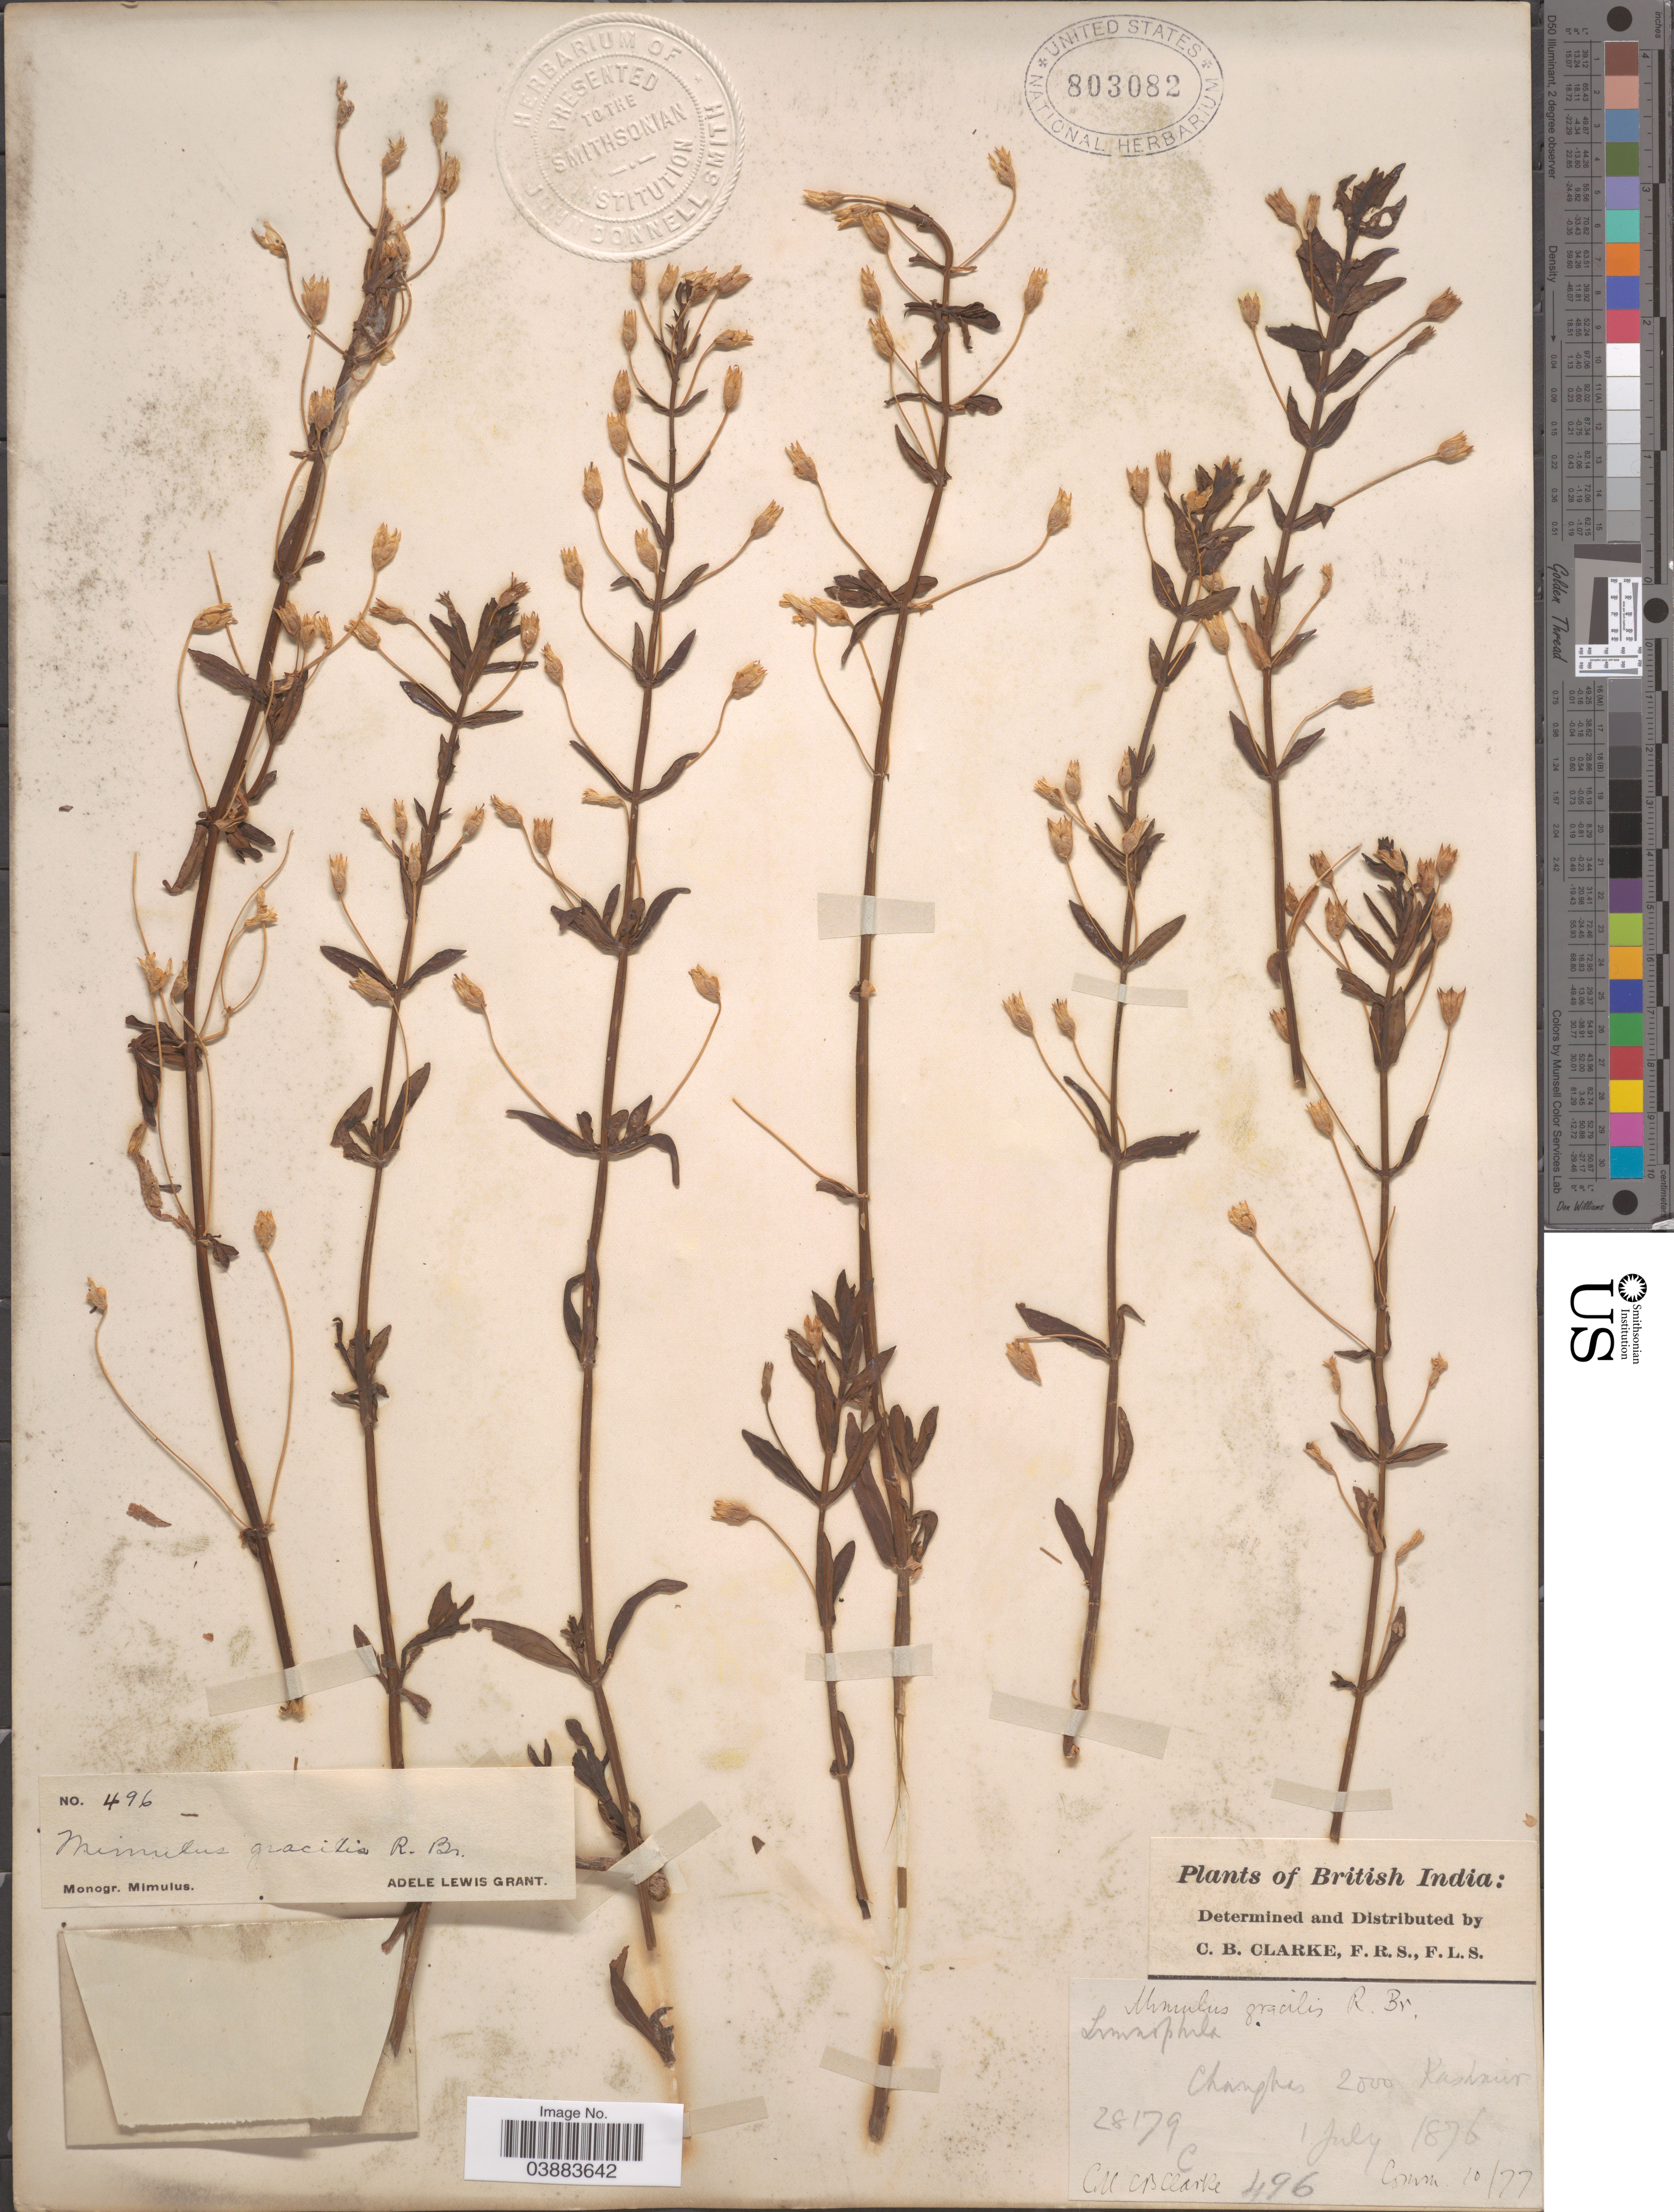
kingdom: Plantae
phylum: Tracheophyta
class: Magnoliopsida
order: Lamiales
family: Phrymaceae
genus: Mimulus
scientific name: Mimulus gracilis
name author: R. Br.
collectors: C. B. Clarke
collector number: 28179/496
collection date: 1876-07-01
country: India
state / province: Jammu and Kashmir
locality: British India. Kashmir.